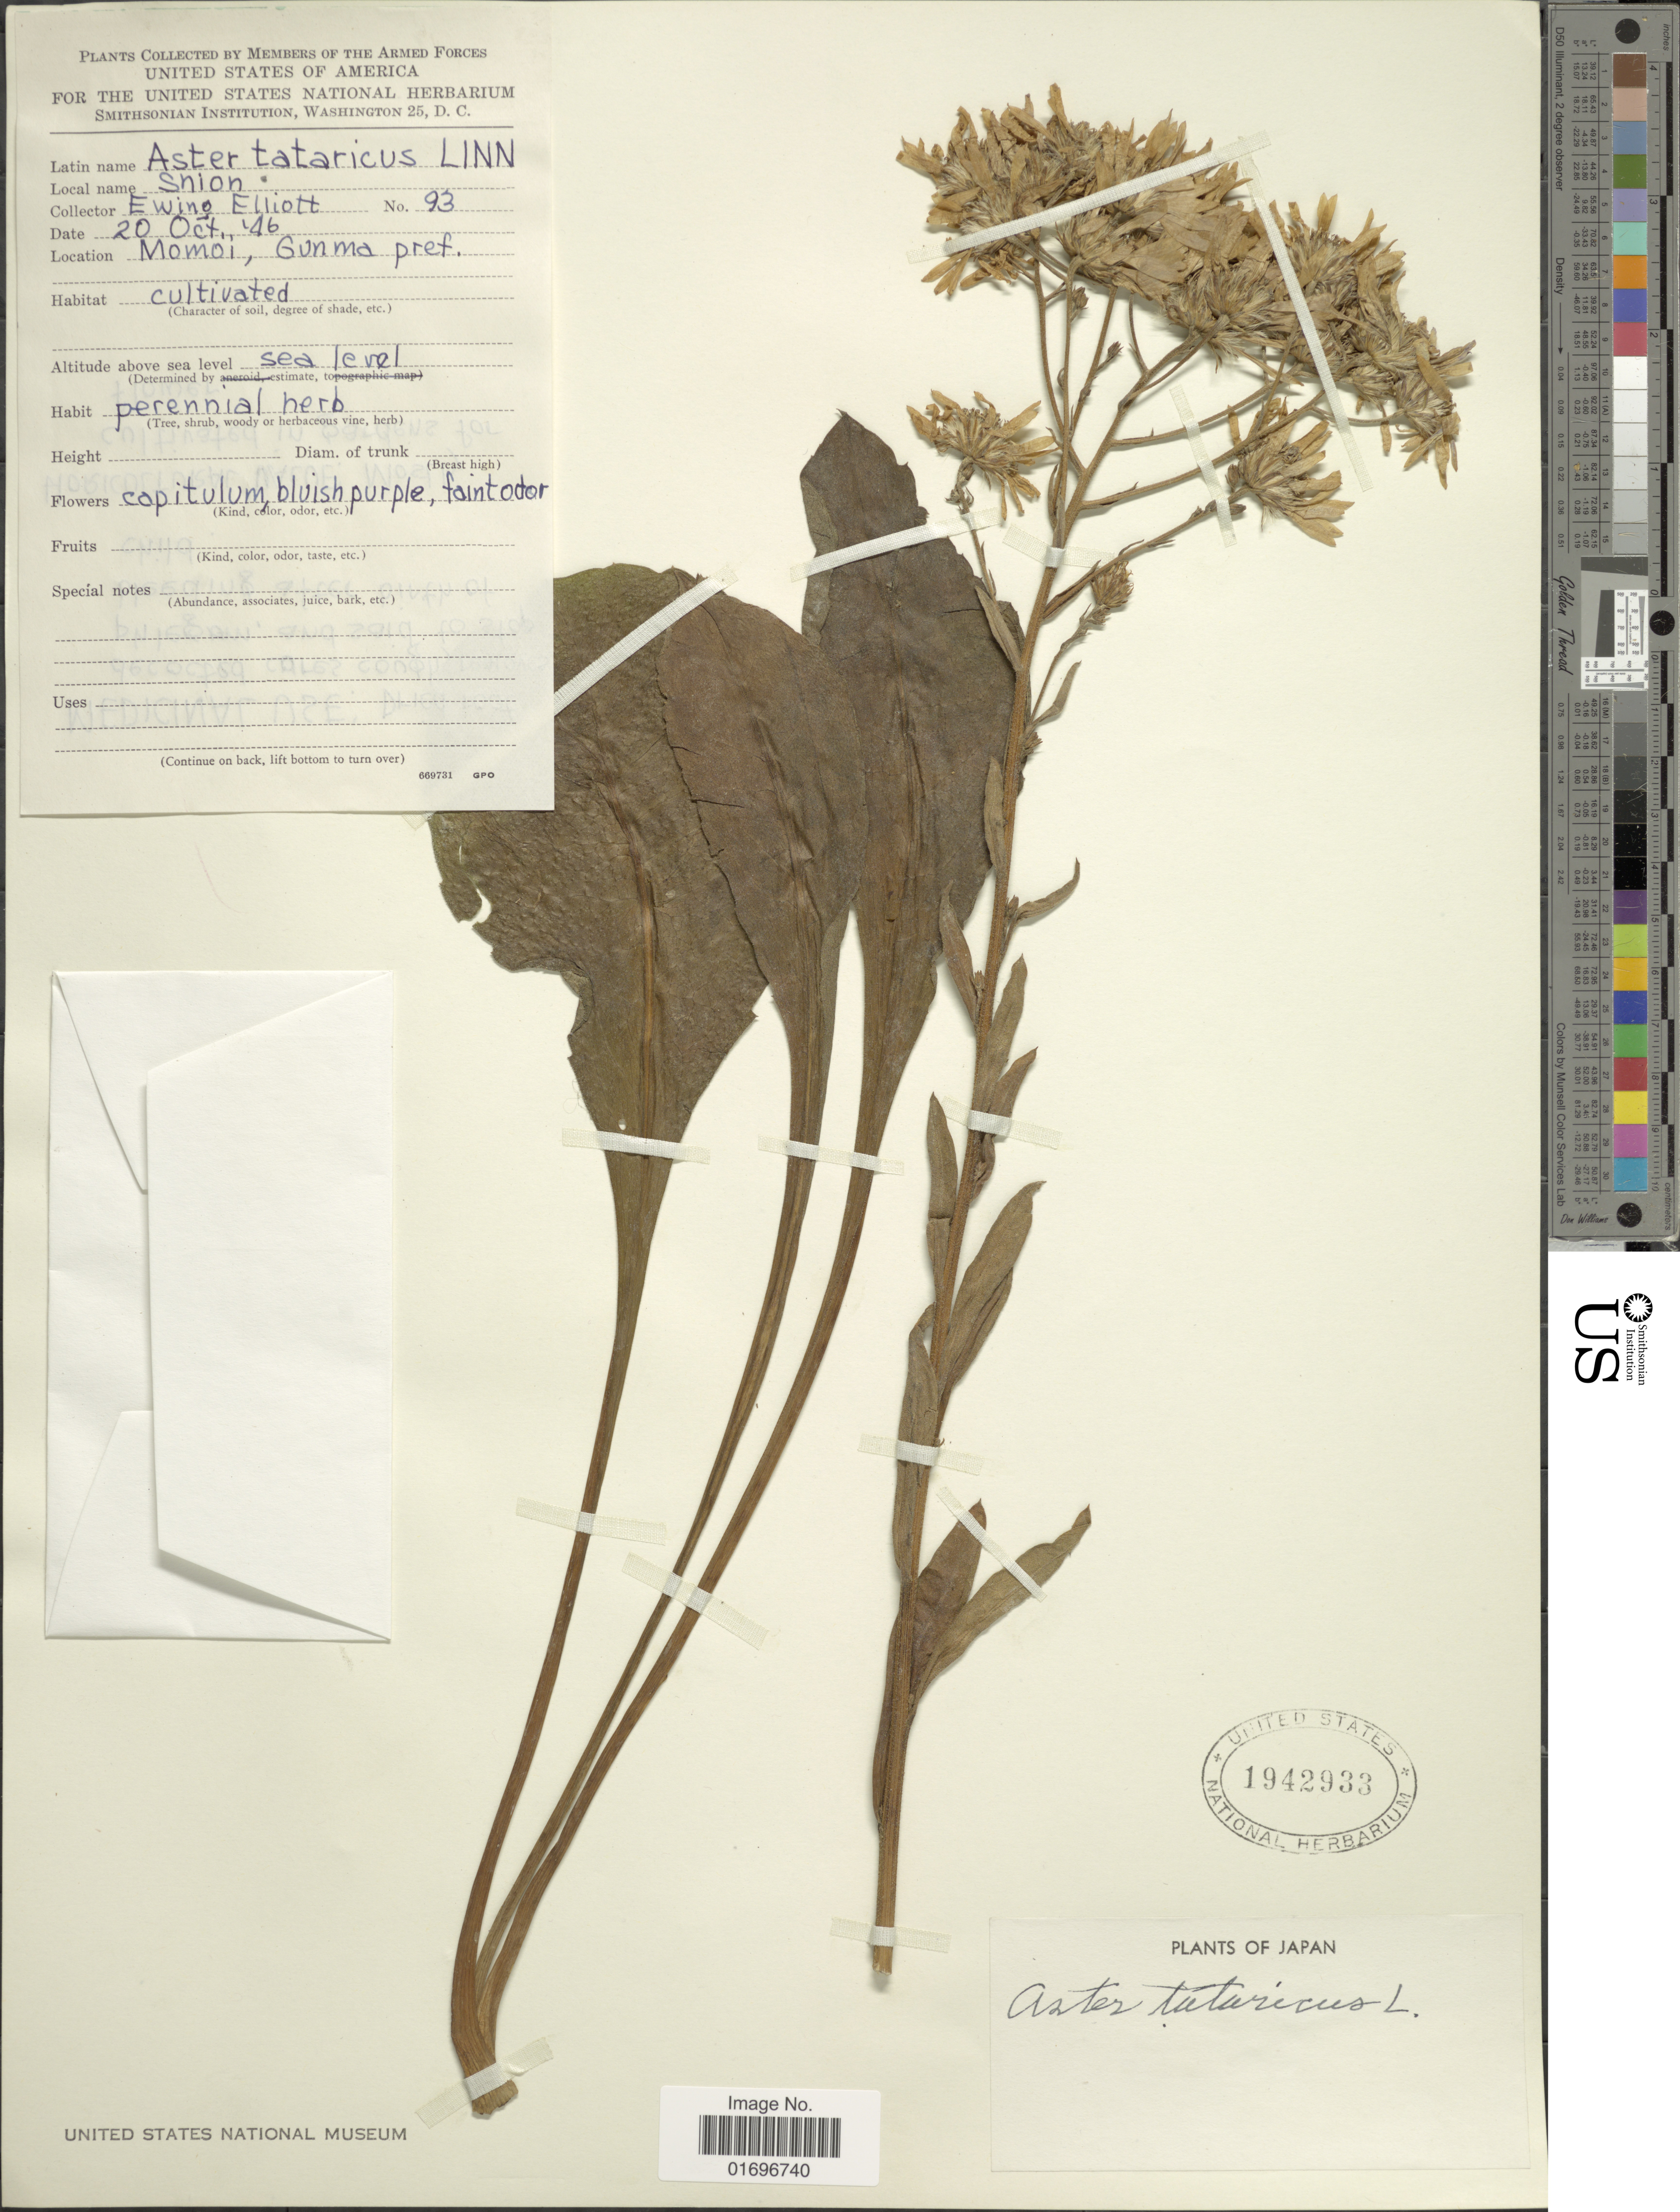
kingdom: Plantae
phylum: Tracheophyta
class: Magnoliopsida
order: Asterales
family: Asteraceae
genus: Aster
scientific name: Aster tataricus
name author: L. f.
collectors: E. Elliot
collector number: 93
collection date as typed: Transcribed d/m/y: 20/10/46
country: Japan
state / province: Gunma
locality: Momoi, Gunma pref.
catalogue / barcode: US 1942933